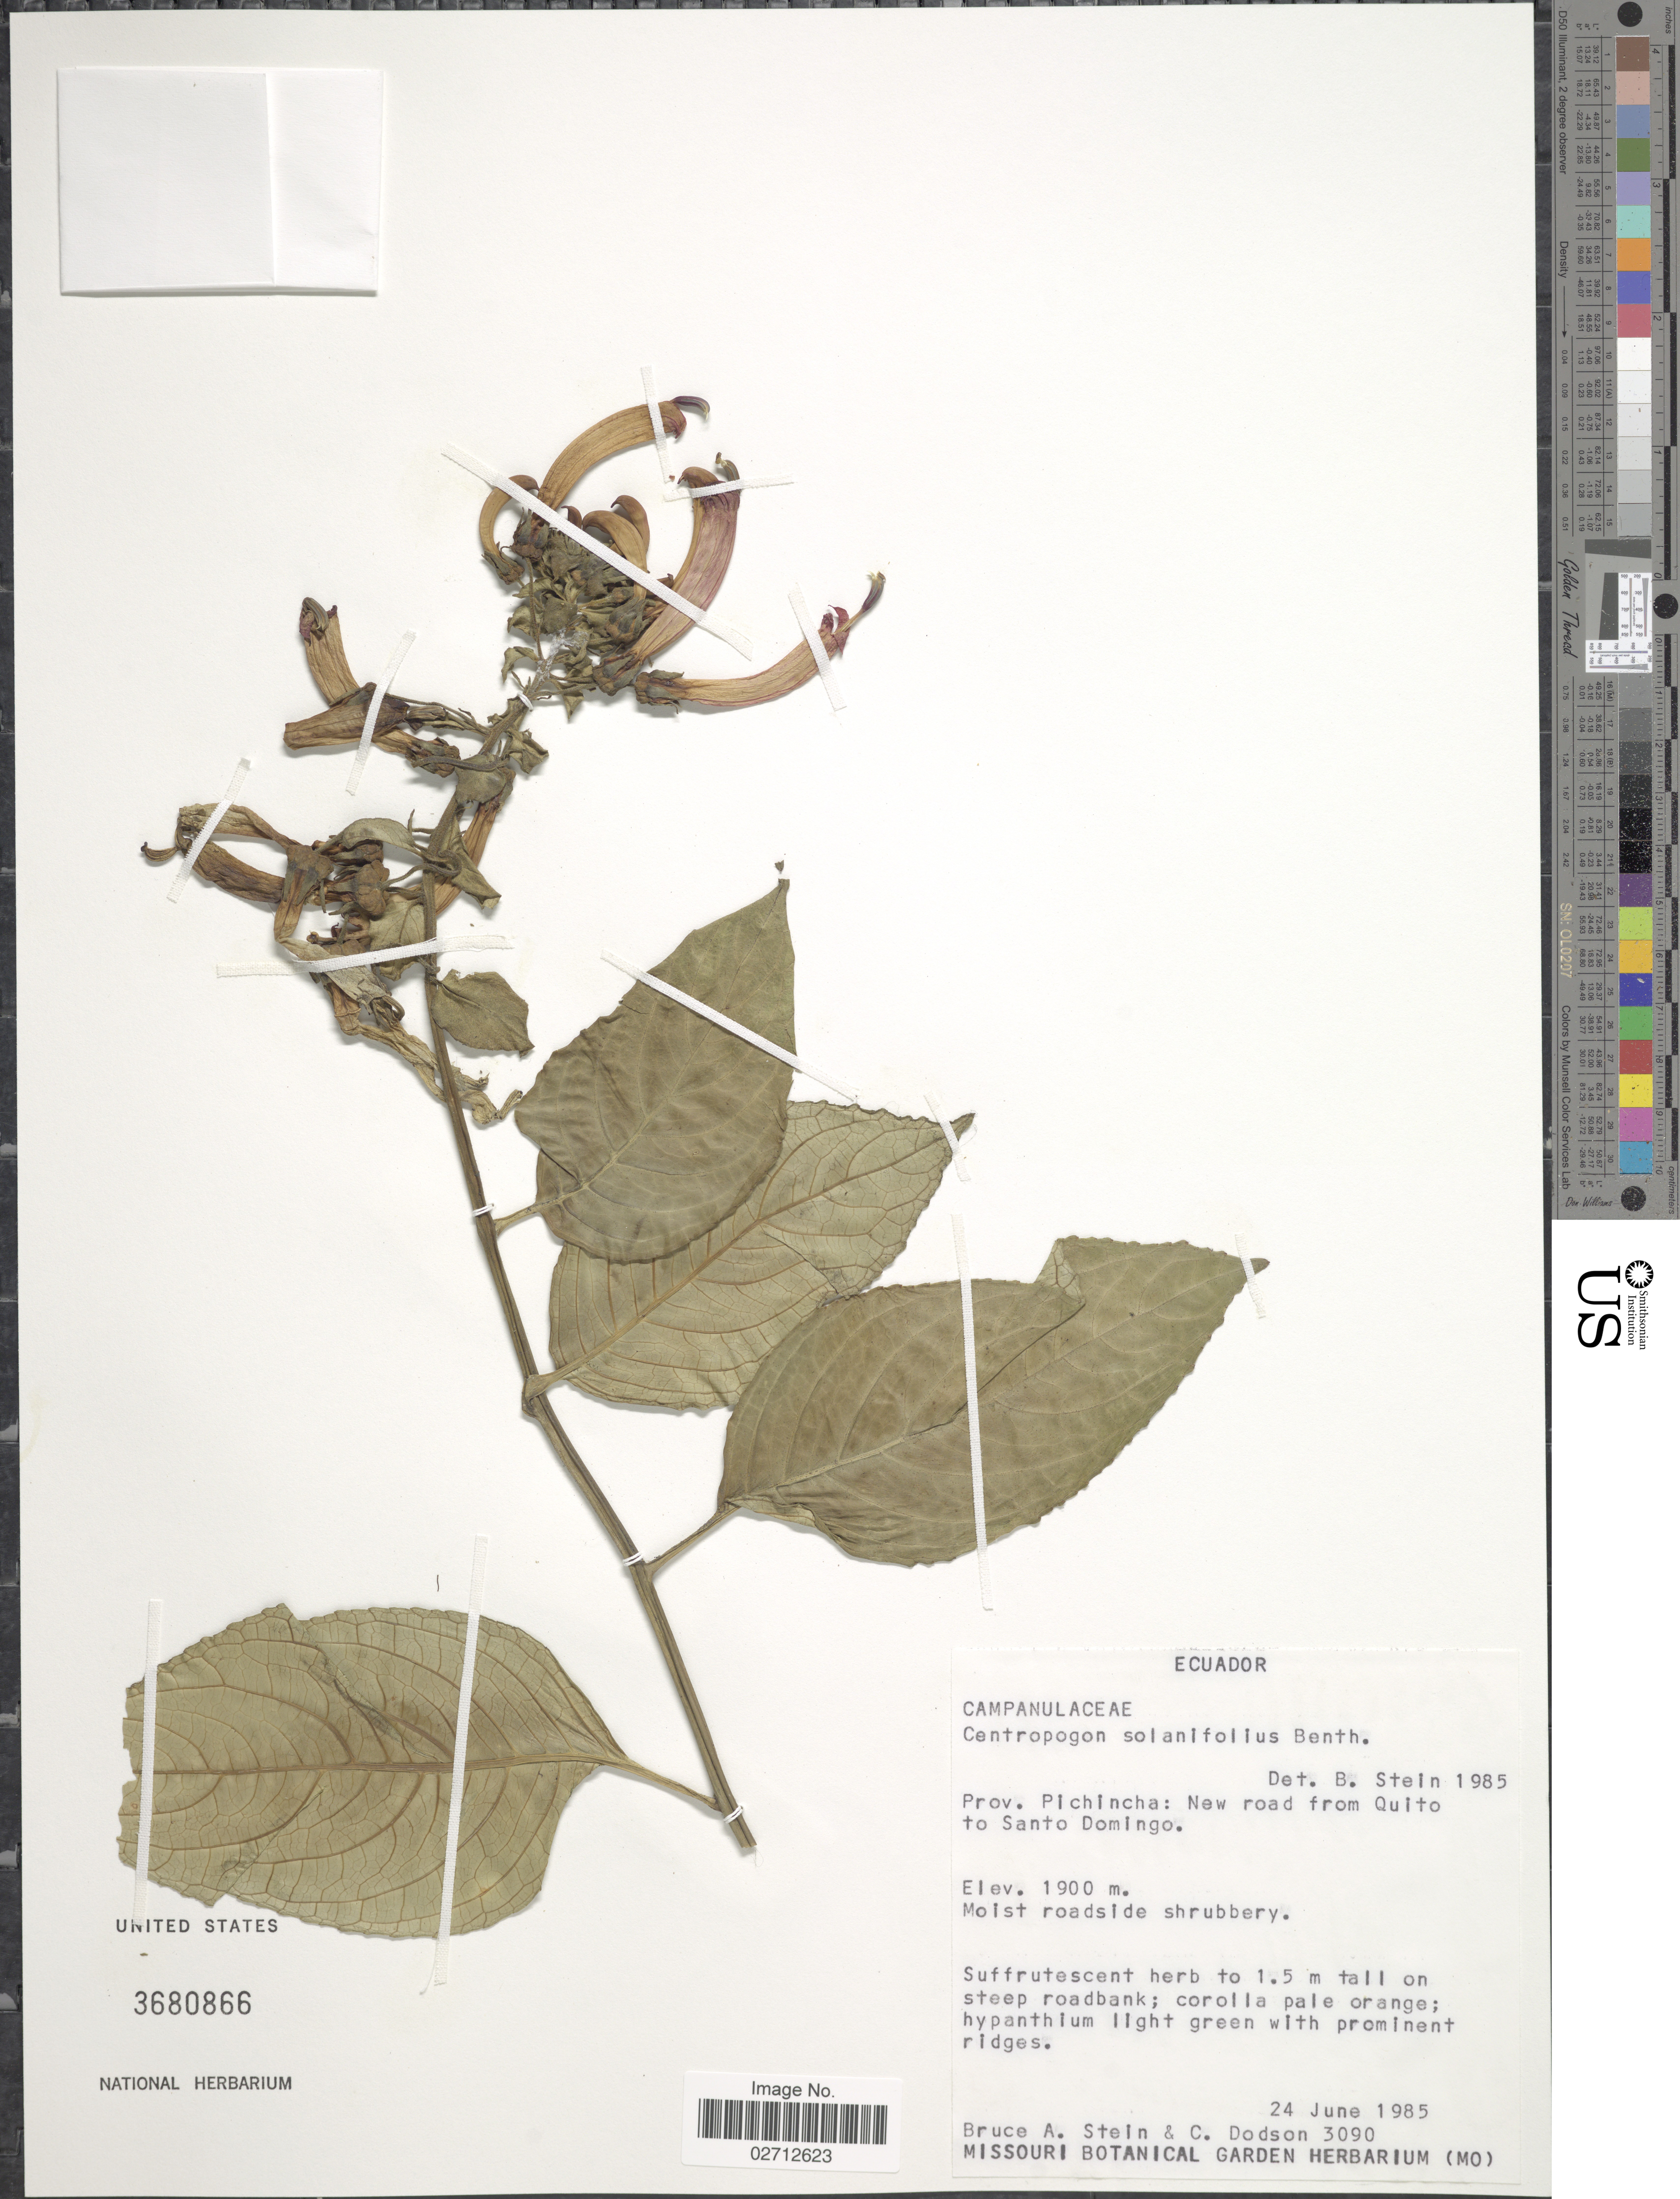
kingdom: Plantae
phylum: Tracheophyta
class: Magnoliopsida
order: Asterales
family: Campanulaceae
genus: Centropogon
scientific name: Centropogon solanifolius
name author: Benth.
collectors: B. A. Stein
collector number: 3090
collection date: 1985-06-24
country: Ecuador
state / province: Pichincha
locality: New road from Quito to Santo Domingo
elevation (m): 1900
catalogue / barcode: US 3680866